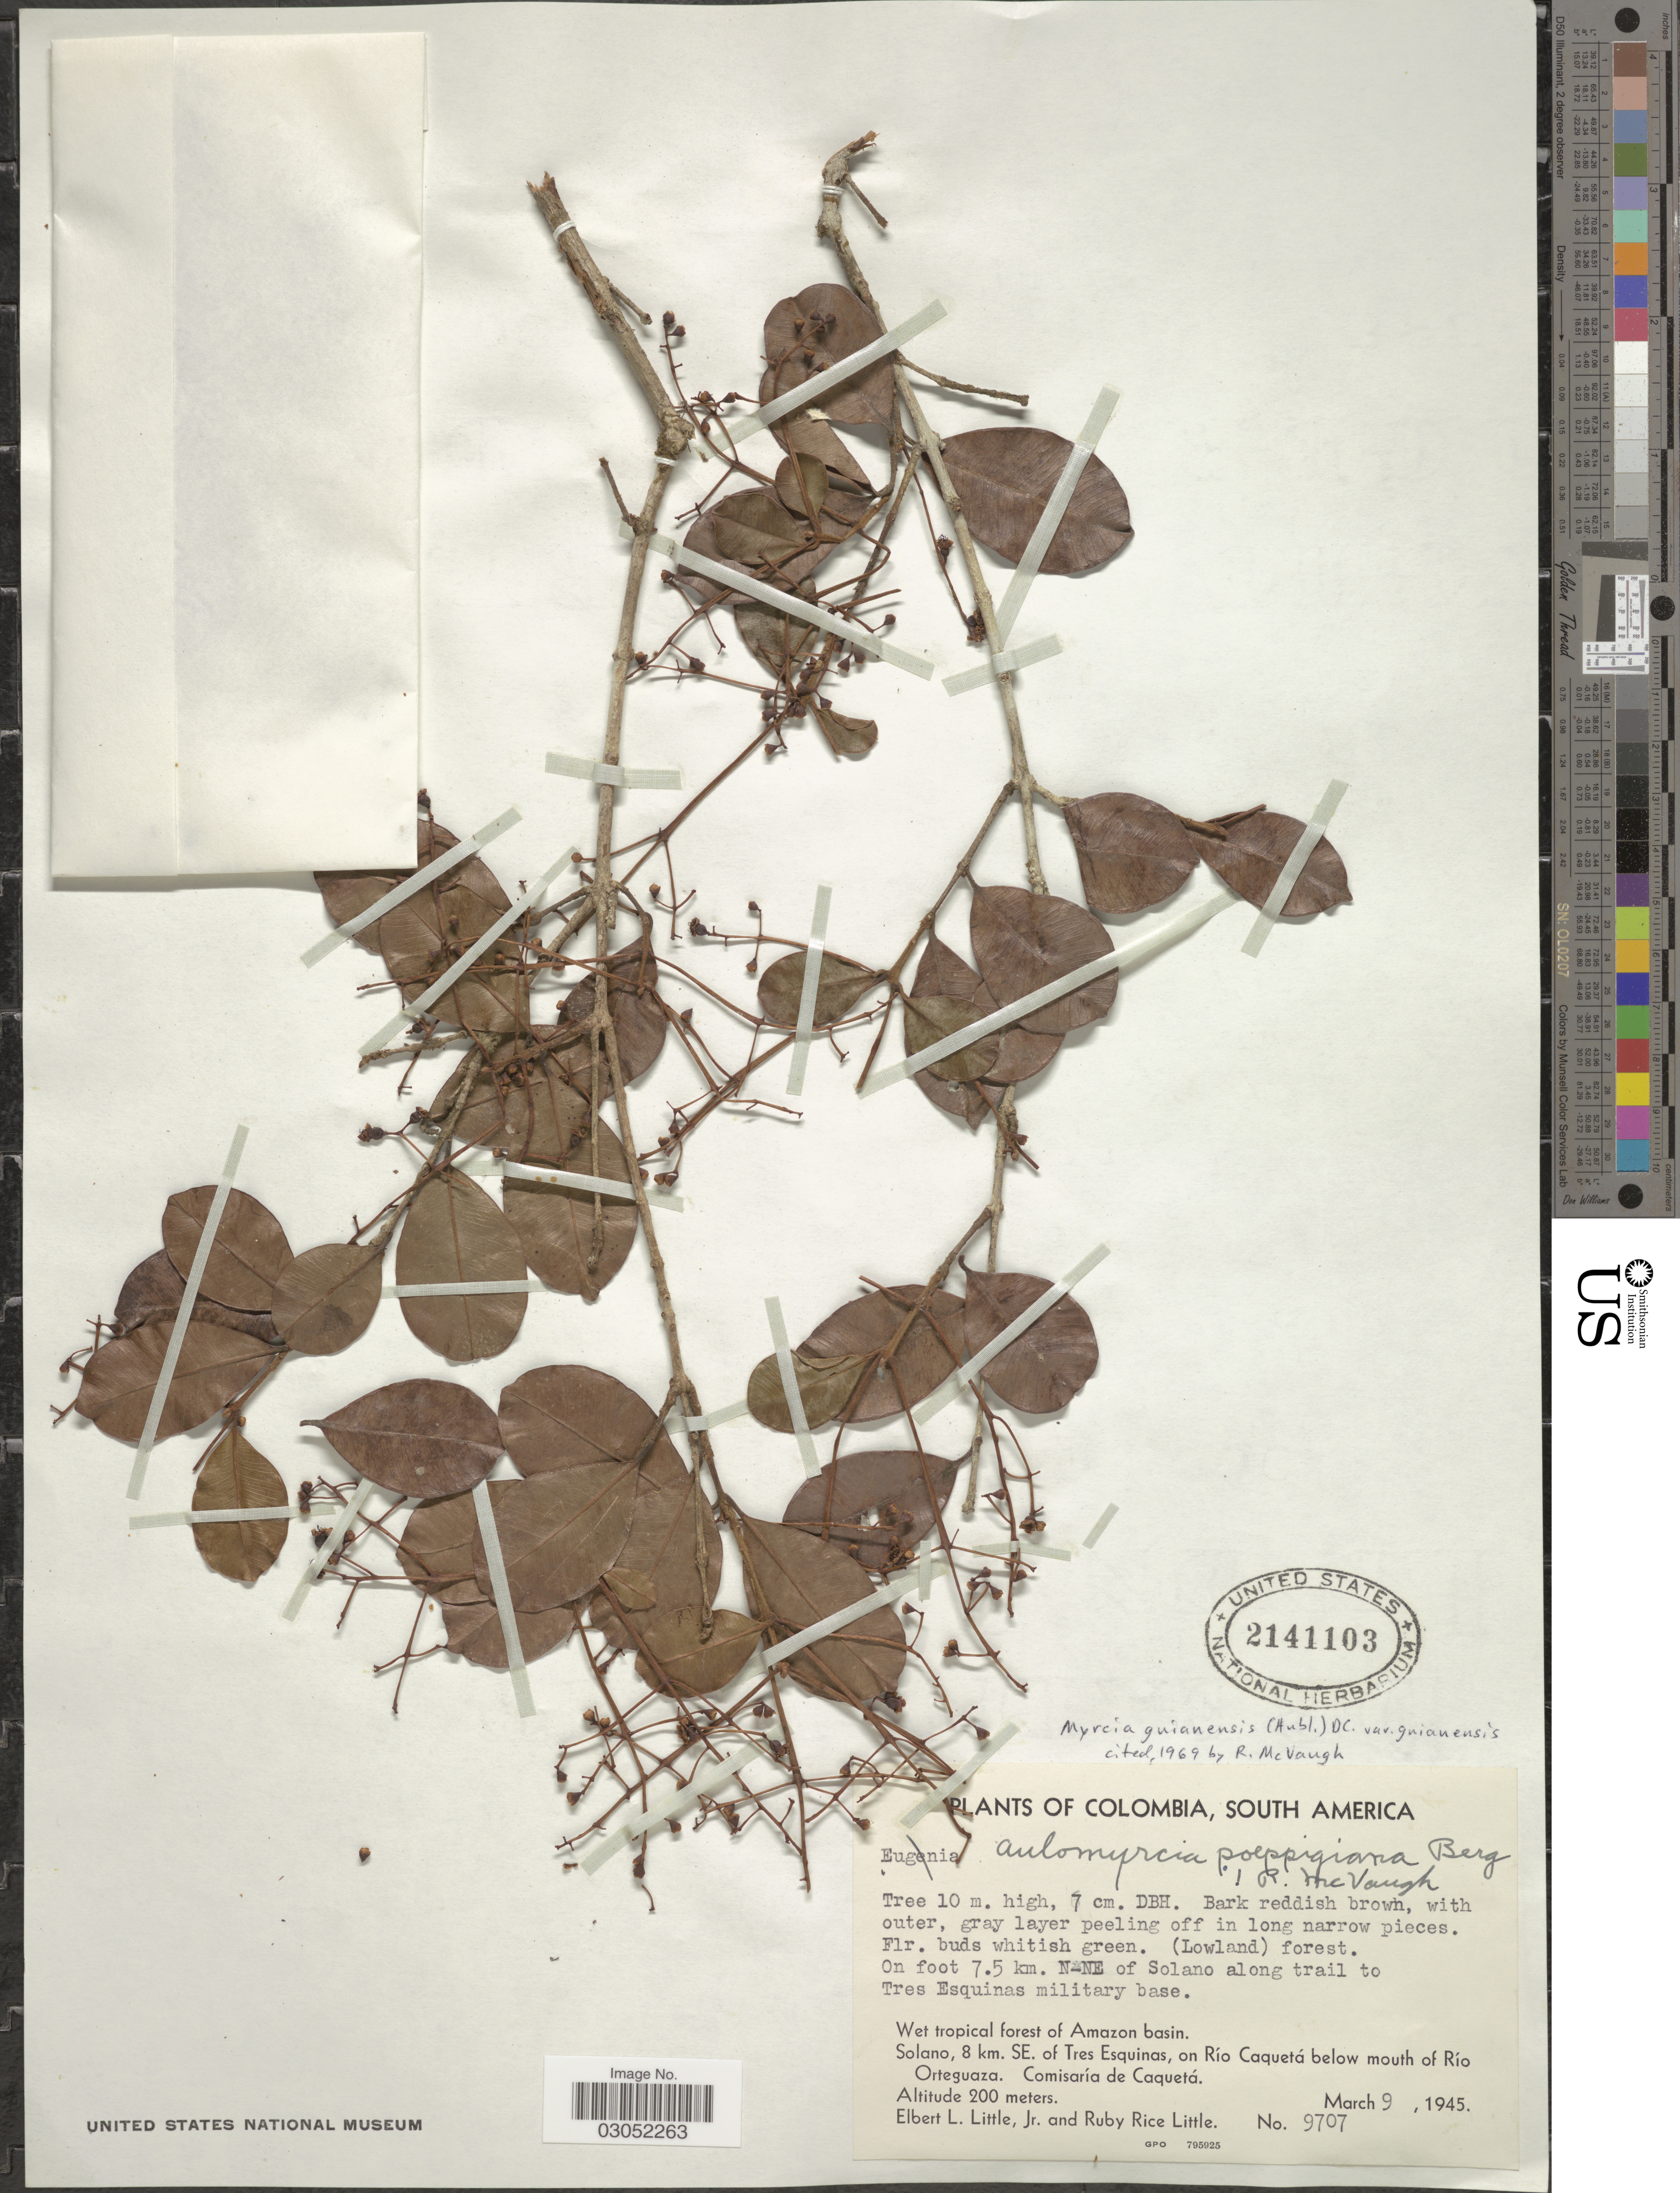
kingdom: Plantae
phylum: Tracheophyta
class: Magnoliopsida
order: Myrtales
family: Myrtaceae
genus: Myrcia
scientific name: Myrcia guianensis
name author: (Aubl.) DC.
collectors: E. L. Little & R. R. Little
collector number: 9707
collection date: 1945-03-09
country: Colombia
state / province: Caquetá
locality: Wet tropical forest of Amazon basin. Solano, 8 km. SE. of Tres Esquinas, on Río Caquetá below mouth of Río Orteguaza. Comisaría de Caquetá. On foot 7.5 km. N-NE of Solano along trail to Tres Esquinas military base.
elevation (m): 200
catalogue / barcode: US 2141103